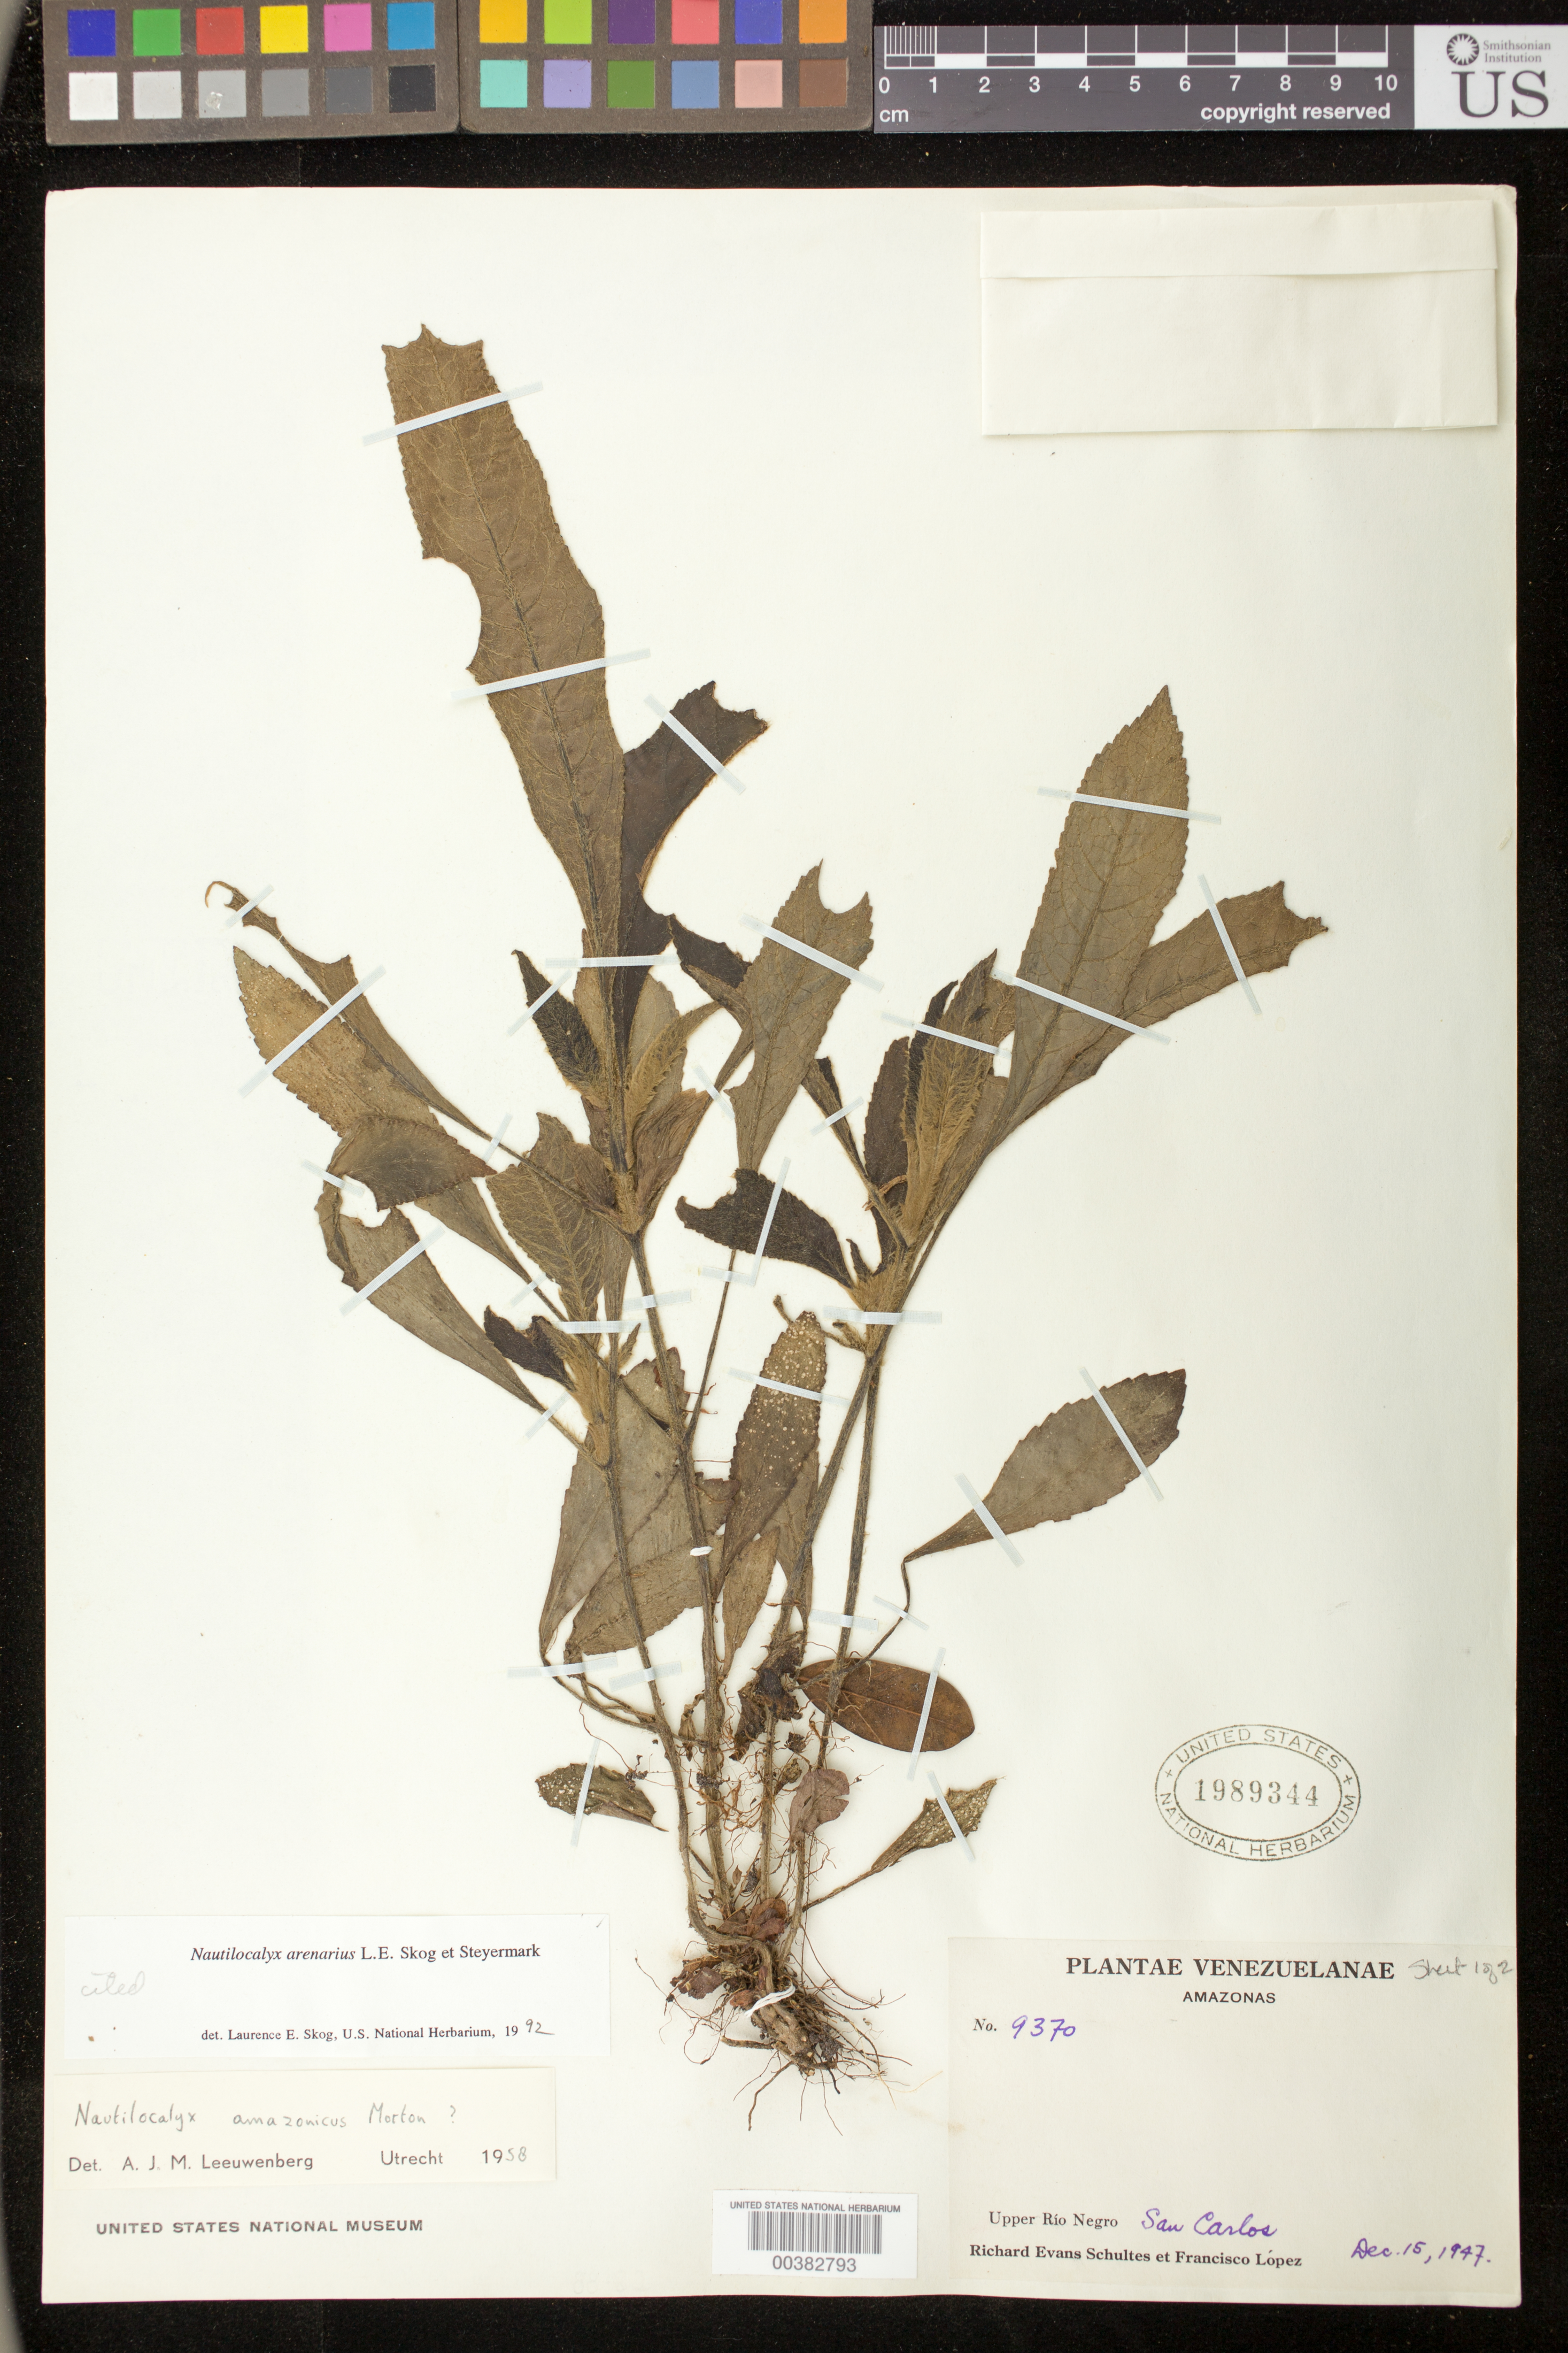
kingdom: Plantae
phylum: Tracheophyta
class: Magnoliopsida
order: Lamiales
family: Gesneriaceae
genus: Nautilocalyx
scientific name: Nautilocalyx arenarius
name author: L.E. Skog & Steyerm.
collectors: R. E. Schultes & F. López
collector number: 9370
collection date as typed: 15 Dec 1947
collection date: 1947-12-15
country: Venezuela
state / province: Amazonas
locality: Upper Rio Negro, San Carlos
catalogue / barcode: US 1989344